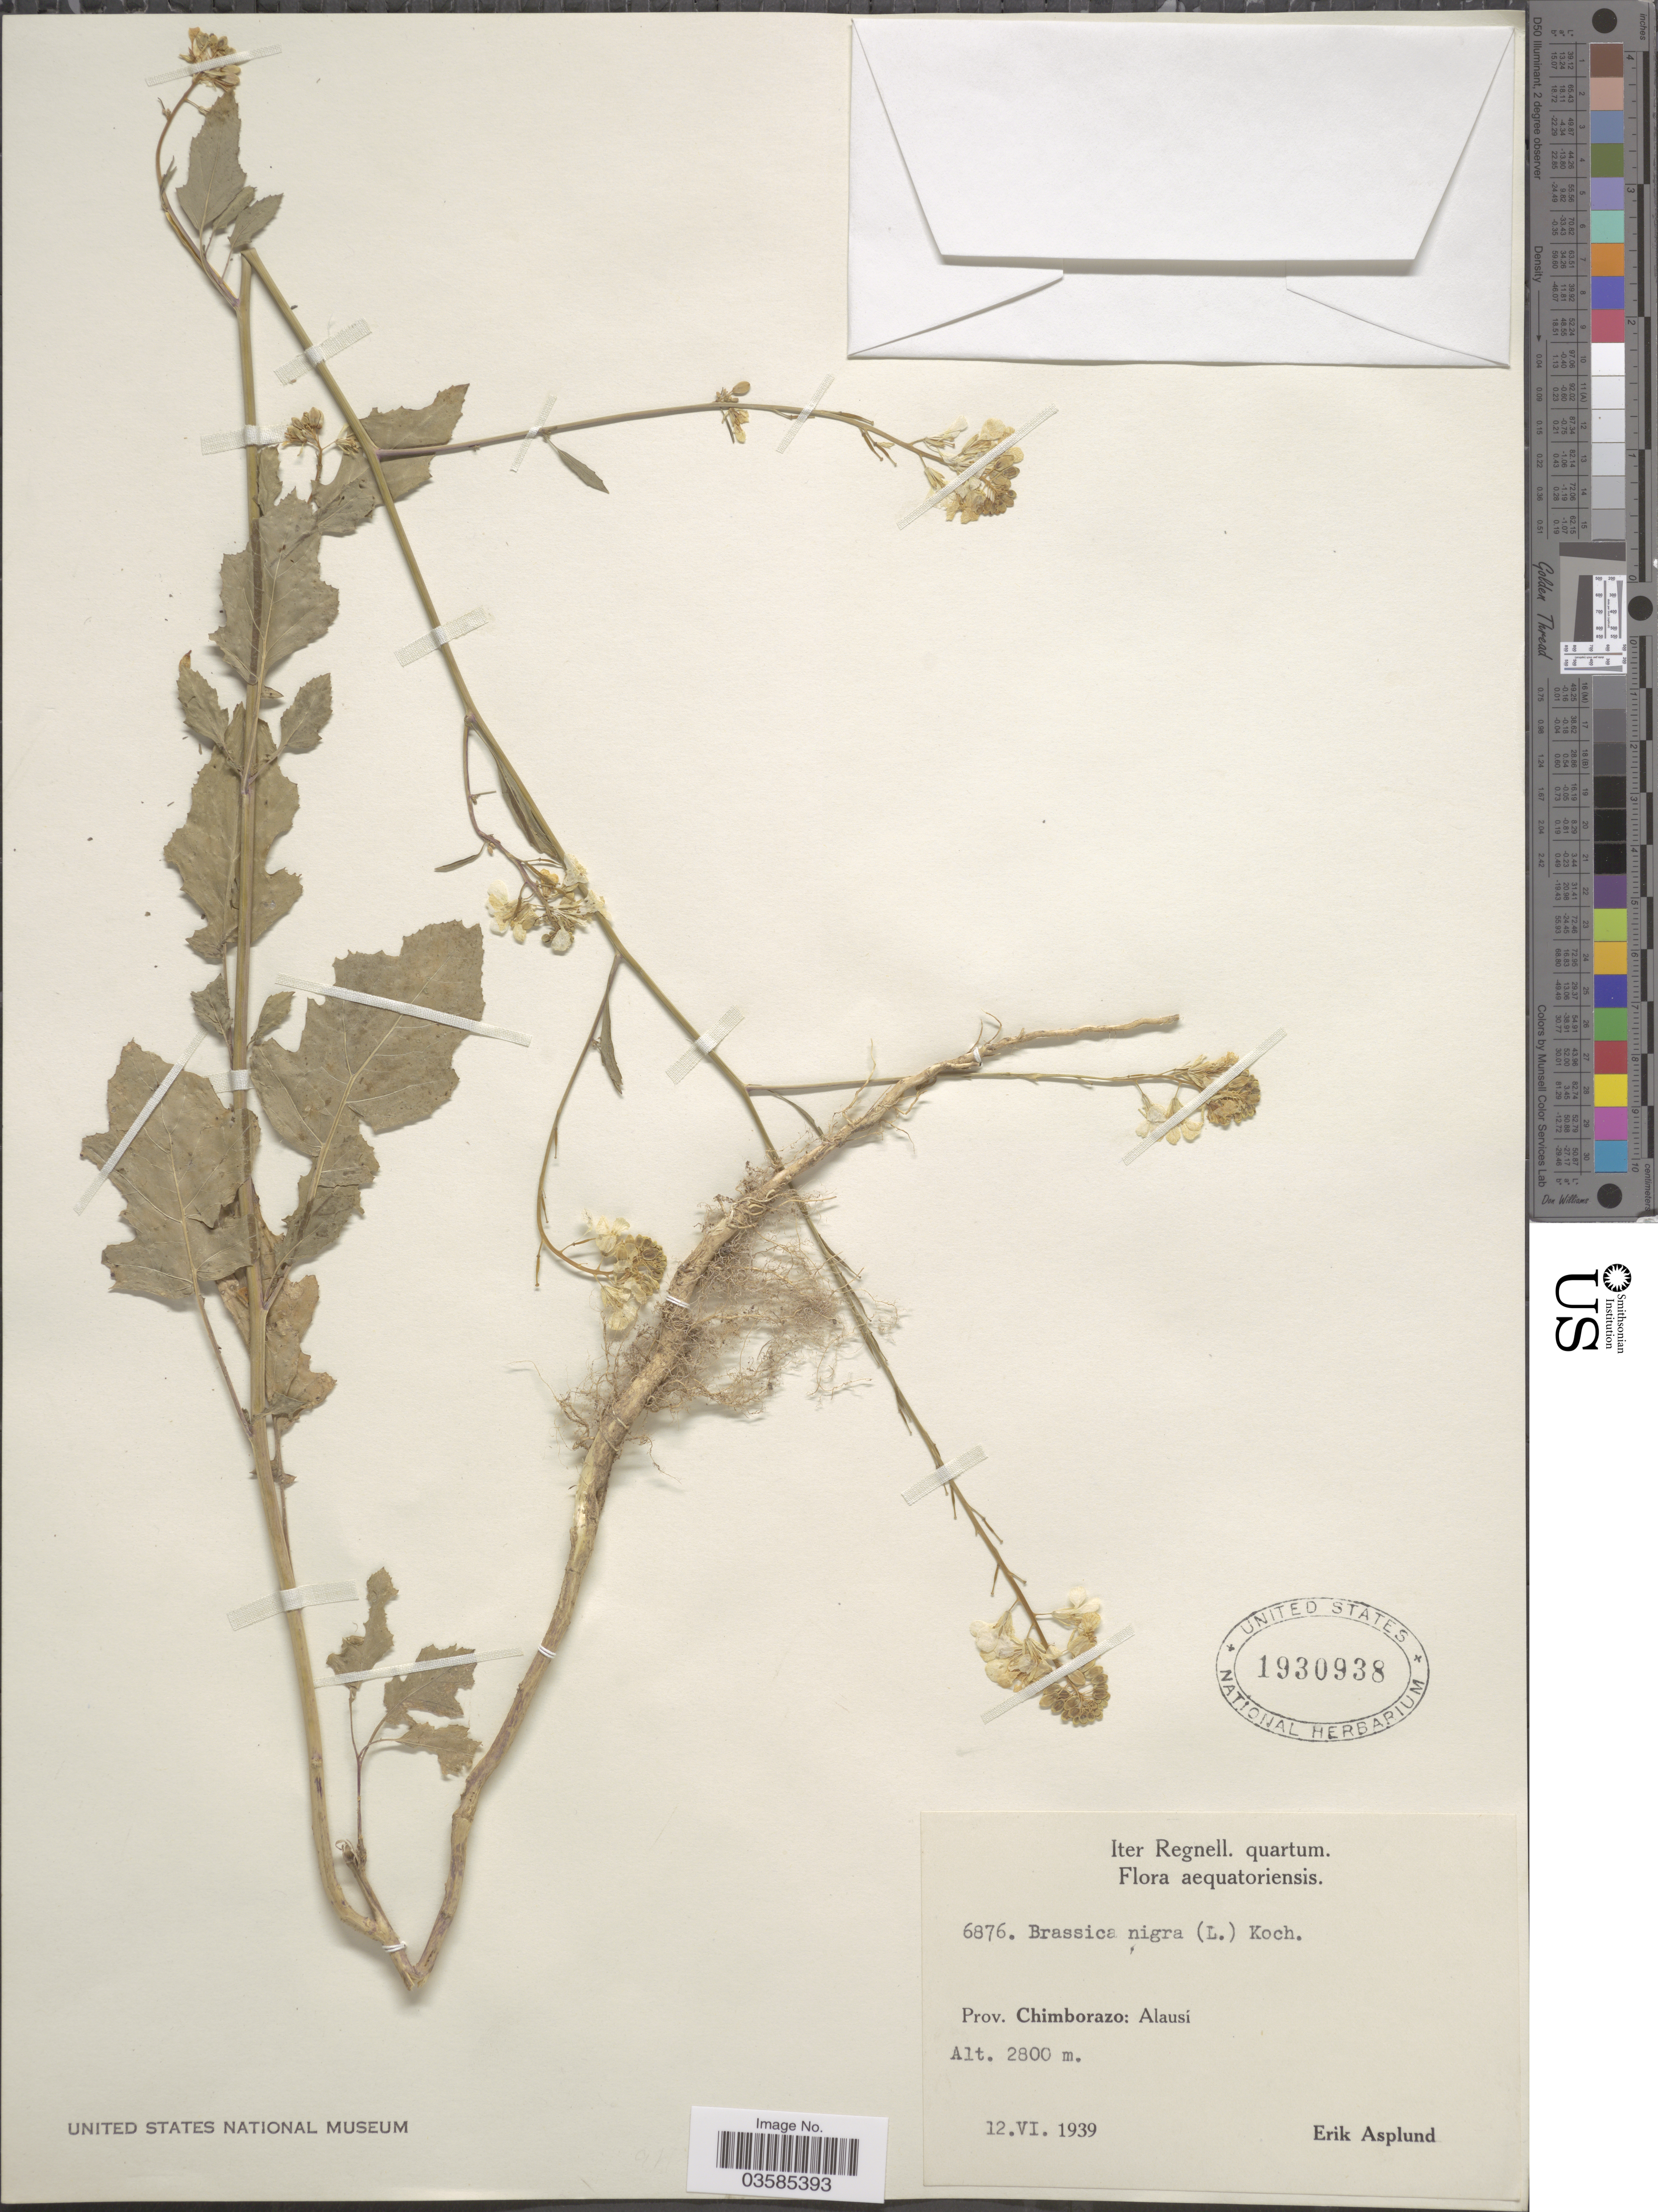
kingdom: Plantae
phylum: Tracheophyta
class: Magnoliopsida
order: Brassicales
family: Brassicaceae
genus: Brassica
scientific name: Brassica nigra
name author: (L.) W.D.J. Koch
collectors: E. Asplund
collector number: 6876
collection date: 1939-06-12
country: Ecuador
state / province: Chimborazo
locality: Alausi.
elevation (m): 2800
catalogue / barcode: US 1930938